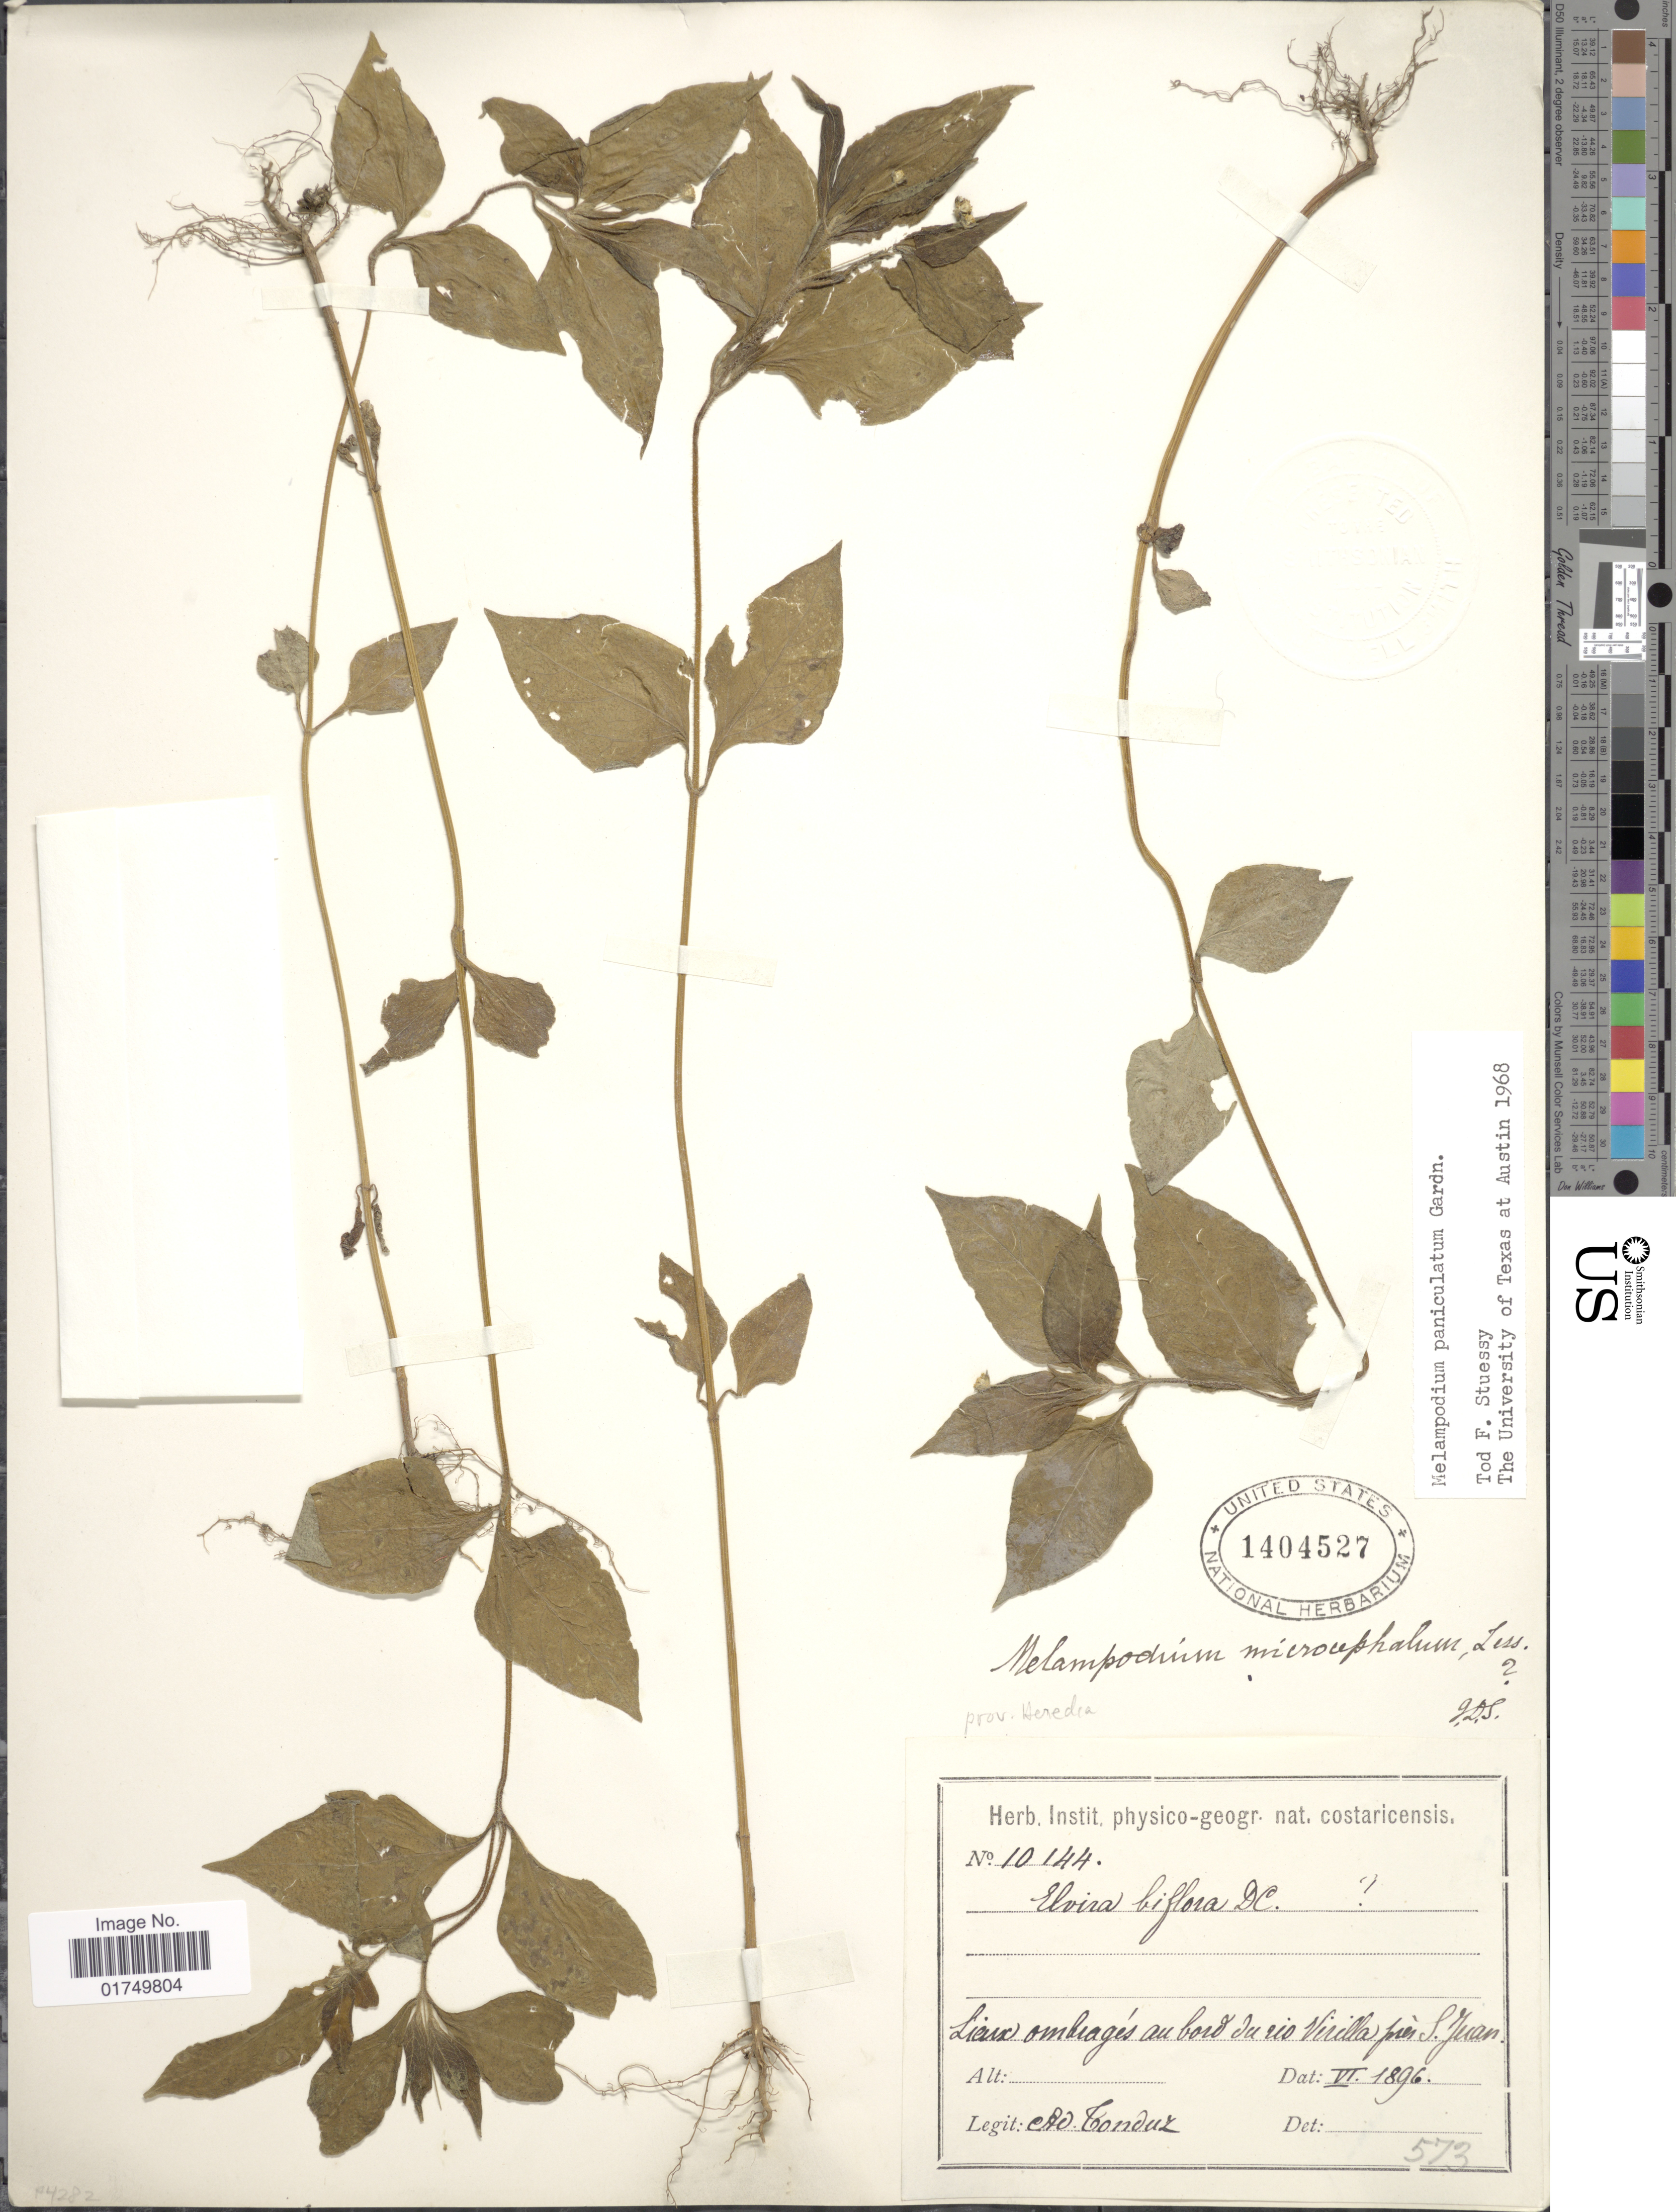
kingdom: Plantae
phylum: Tracheophyta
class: Magnoliopsida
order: Asterales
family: Asteraceae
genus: Melampodium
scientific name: Melampodium paniculatum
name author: Gardner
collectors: A. Tonduz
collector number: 10144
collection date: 1896-06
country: Costa Rica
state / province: Heredia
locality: Au bord du rio Virilla, près S. Juan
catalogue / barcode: US 1404527